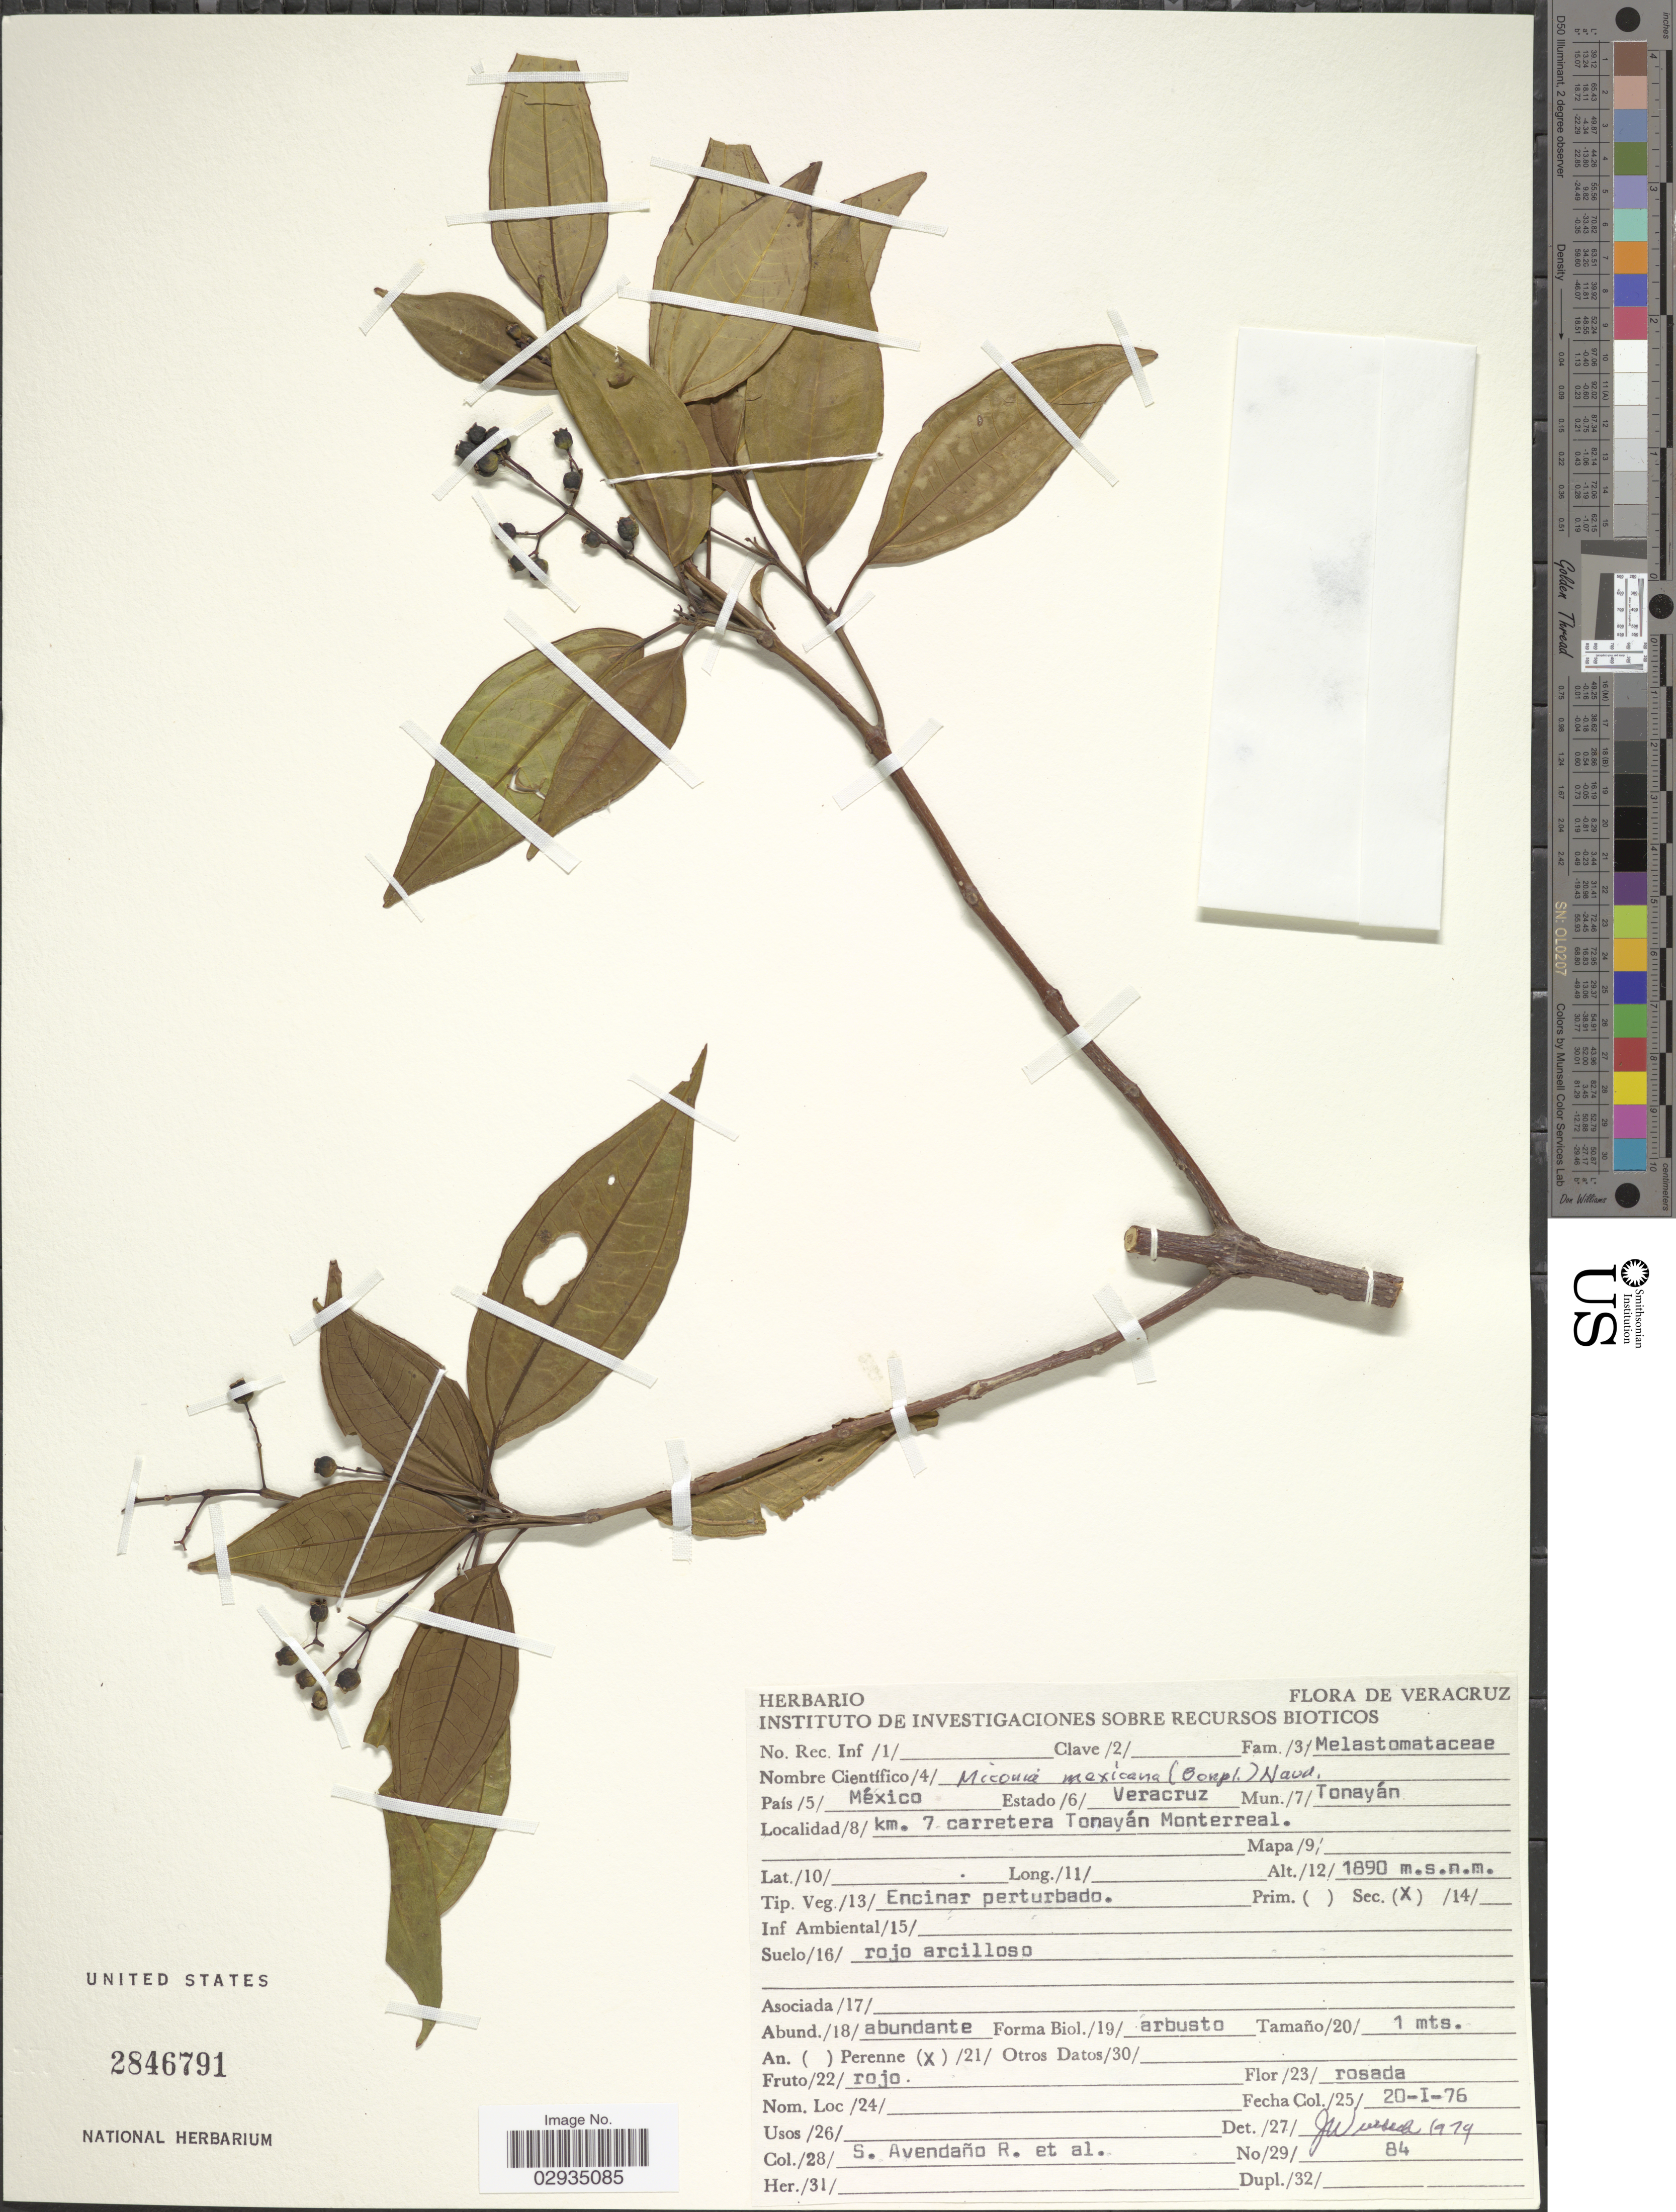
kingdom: Plantae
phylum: Tracheophyta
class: Magnoliopsida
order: Myrtales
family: Melastomataceae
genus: Miconia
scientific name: Miconia mexicana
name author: (Bonpl.) Naudin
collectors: S. Avendano R. & et al.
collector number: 84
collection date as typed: Transcribed d/m/y: 20/1/76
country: Mexico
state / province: Veracruz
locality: Veracruz. Mun. Tonayán, km. 7 carretera Tonayán Monterreal.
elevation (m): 1890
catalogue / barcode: US 2846791